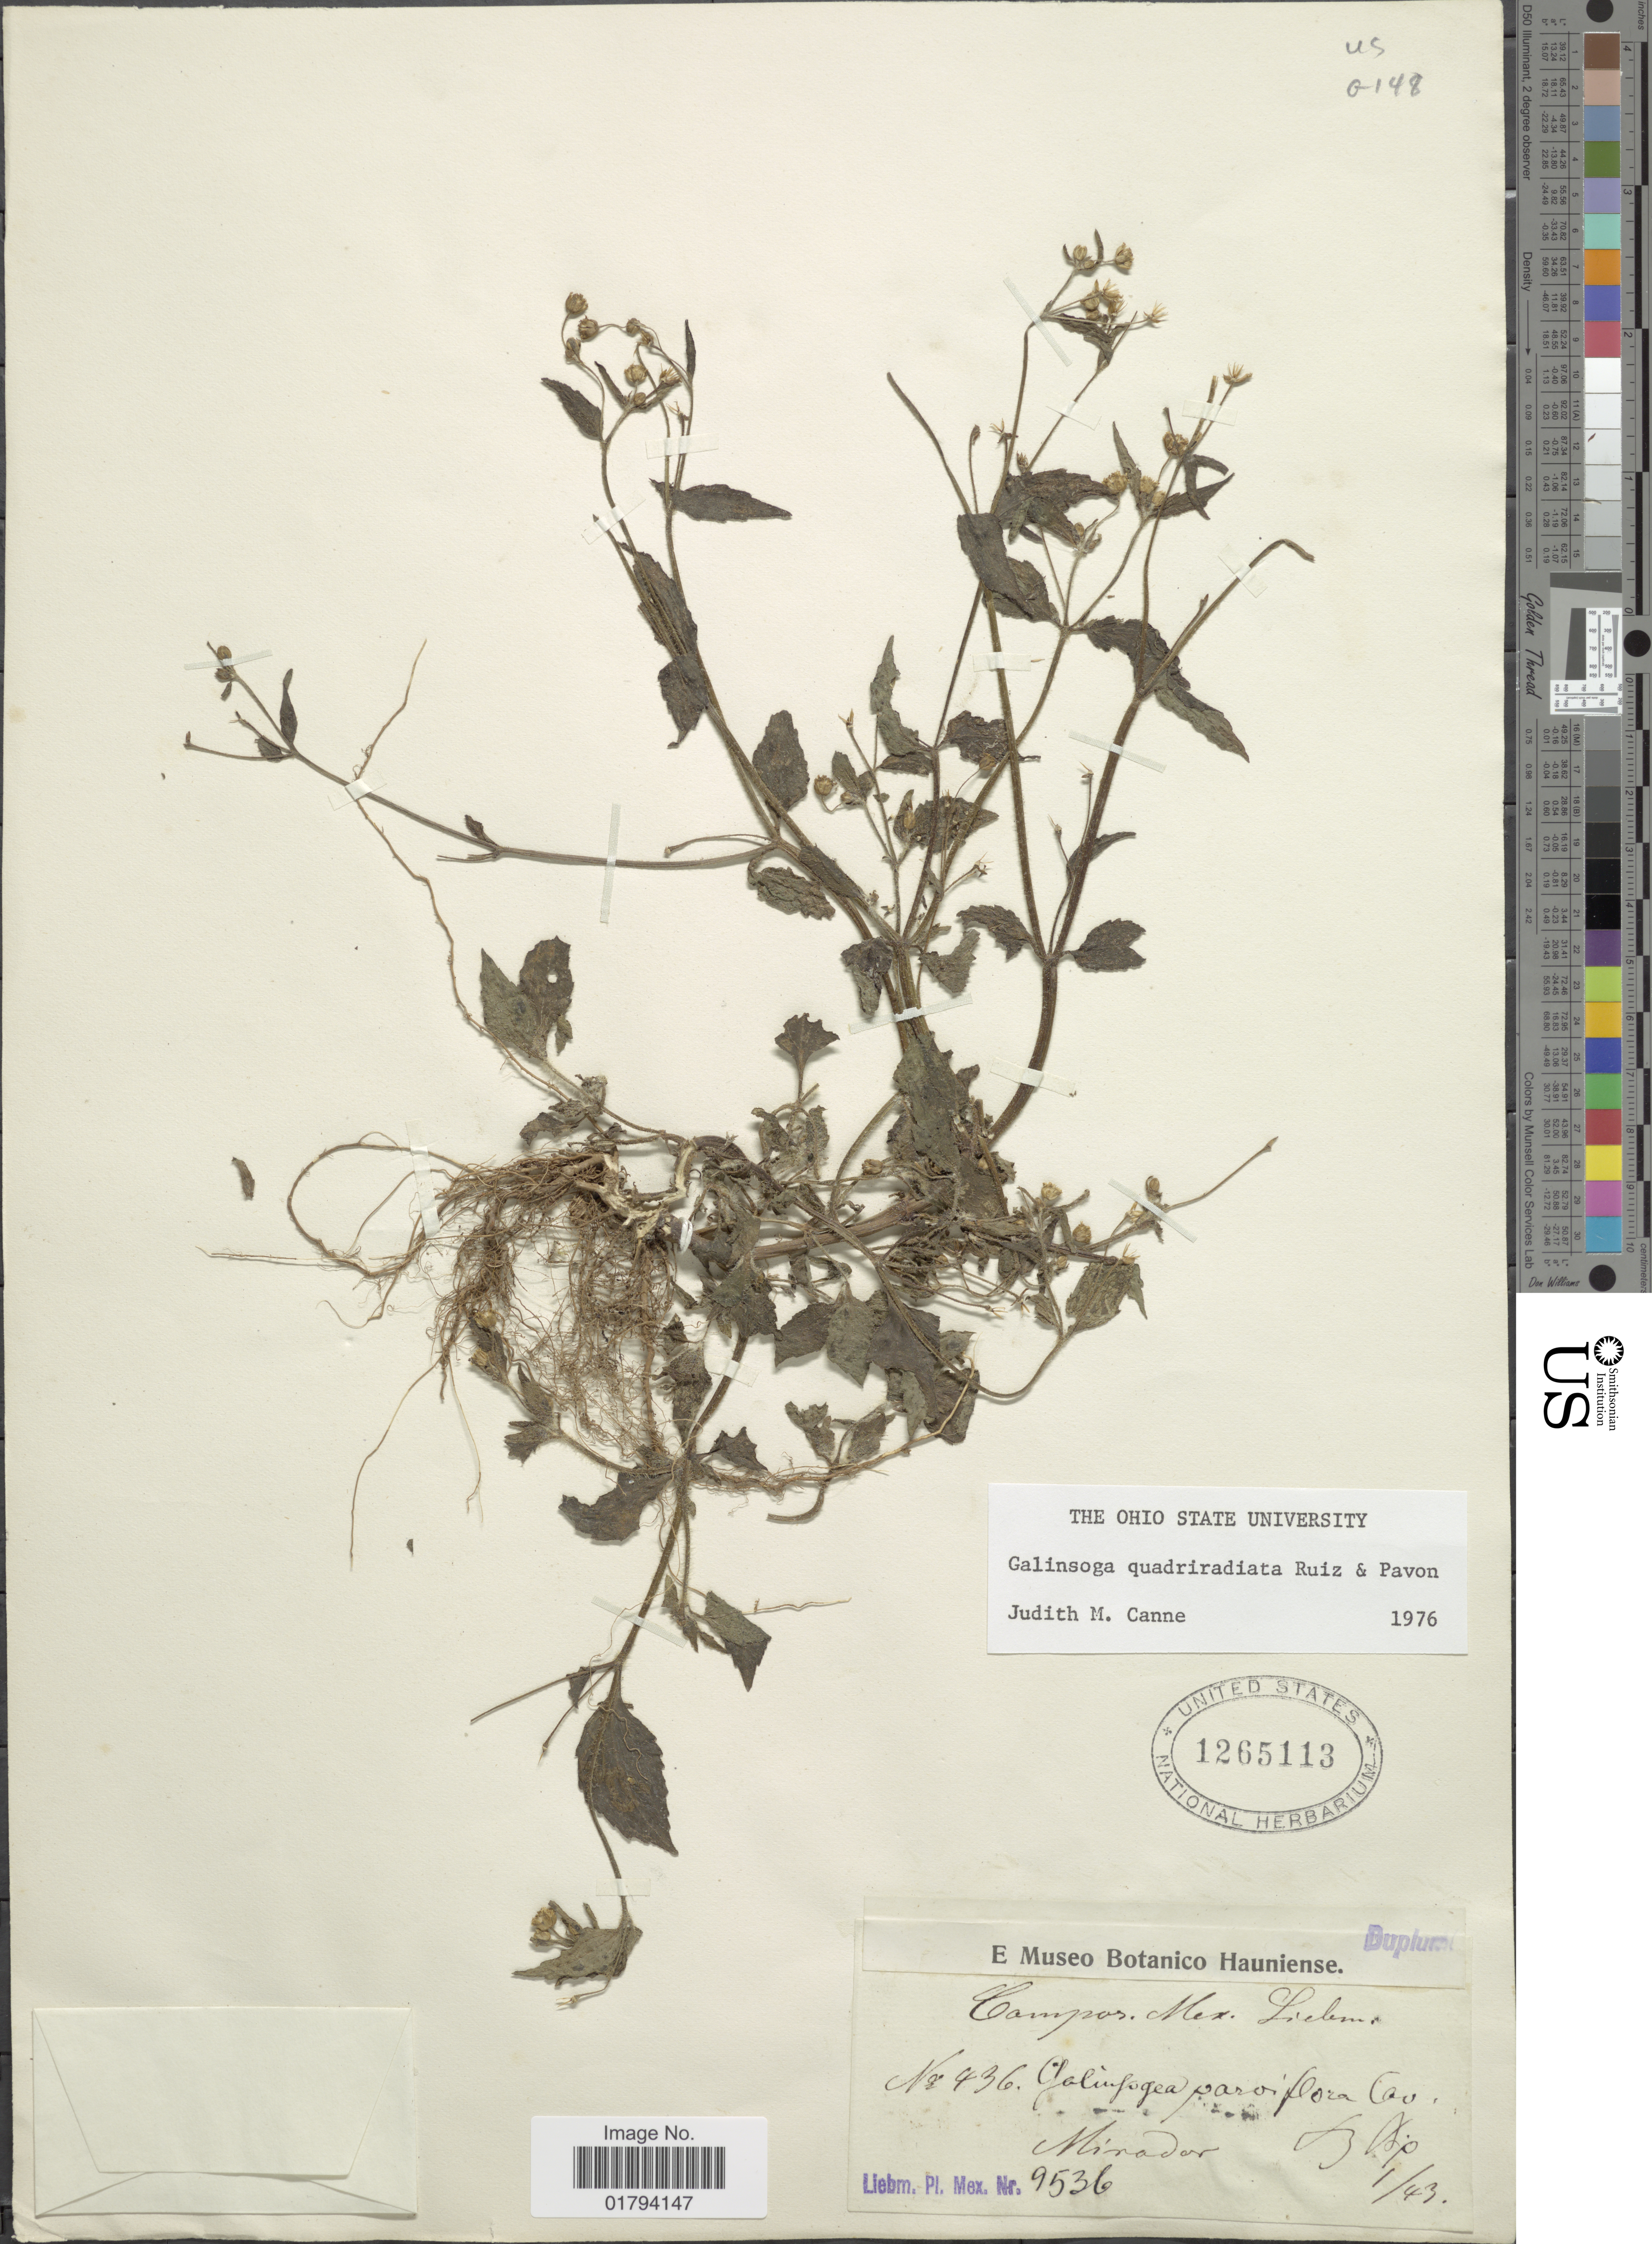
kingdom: Plantae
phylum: Tracheophyta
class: Magnoliopsida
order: Asterales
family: Asteraceae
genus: Galinsoga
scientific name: Galinsoga quadriradiata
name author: Ruiz & Pav.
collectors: Liebmann, --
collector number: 9536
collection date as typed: Transcribed d/m/y: /1/43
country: Mexico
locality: Mirador.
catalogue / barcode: US 1265113